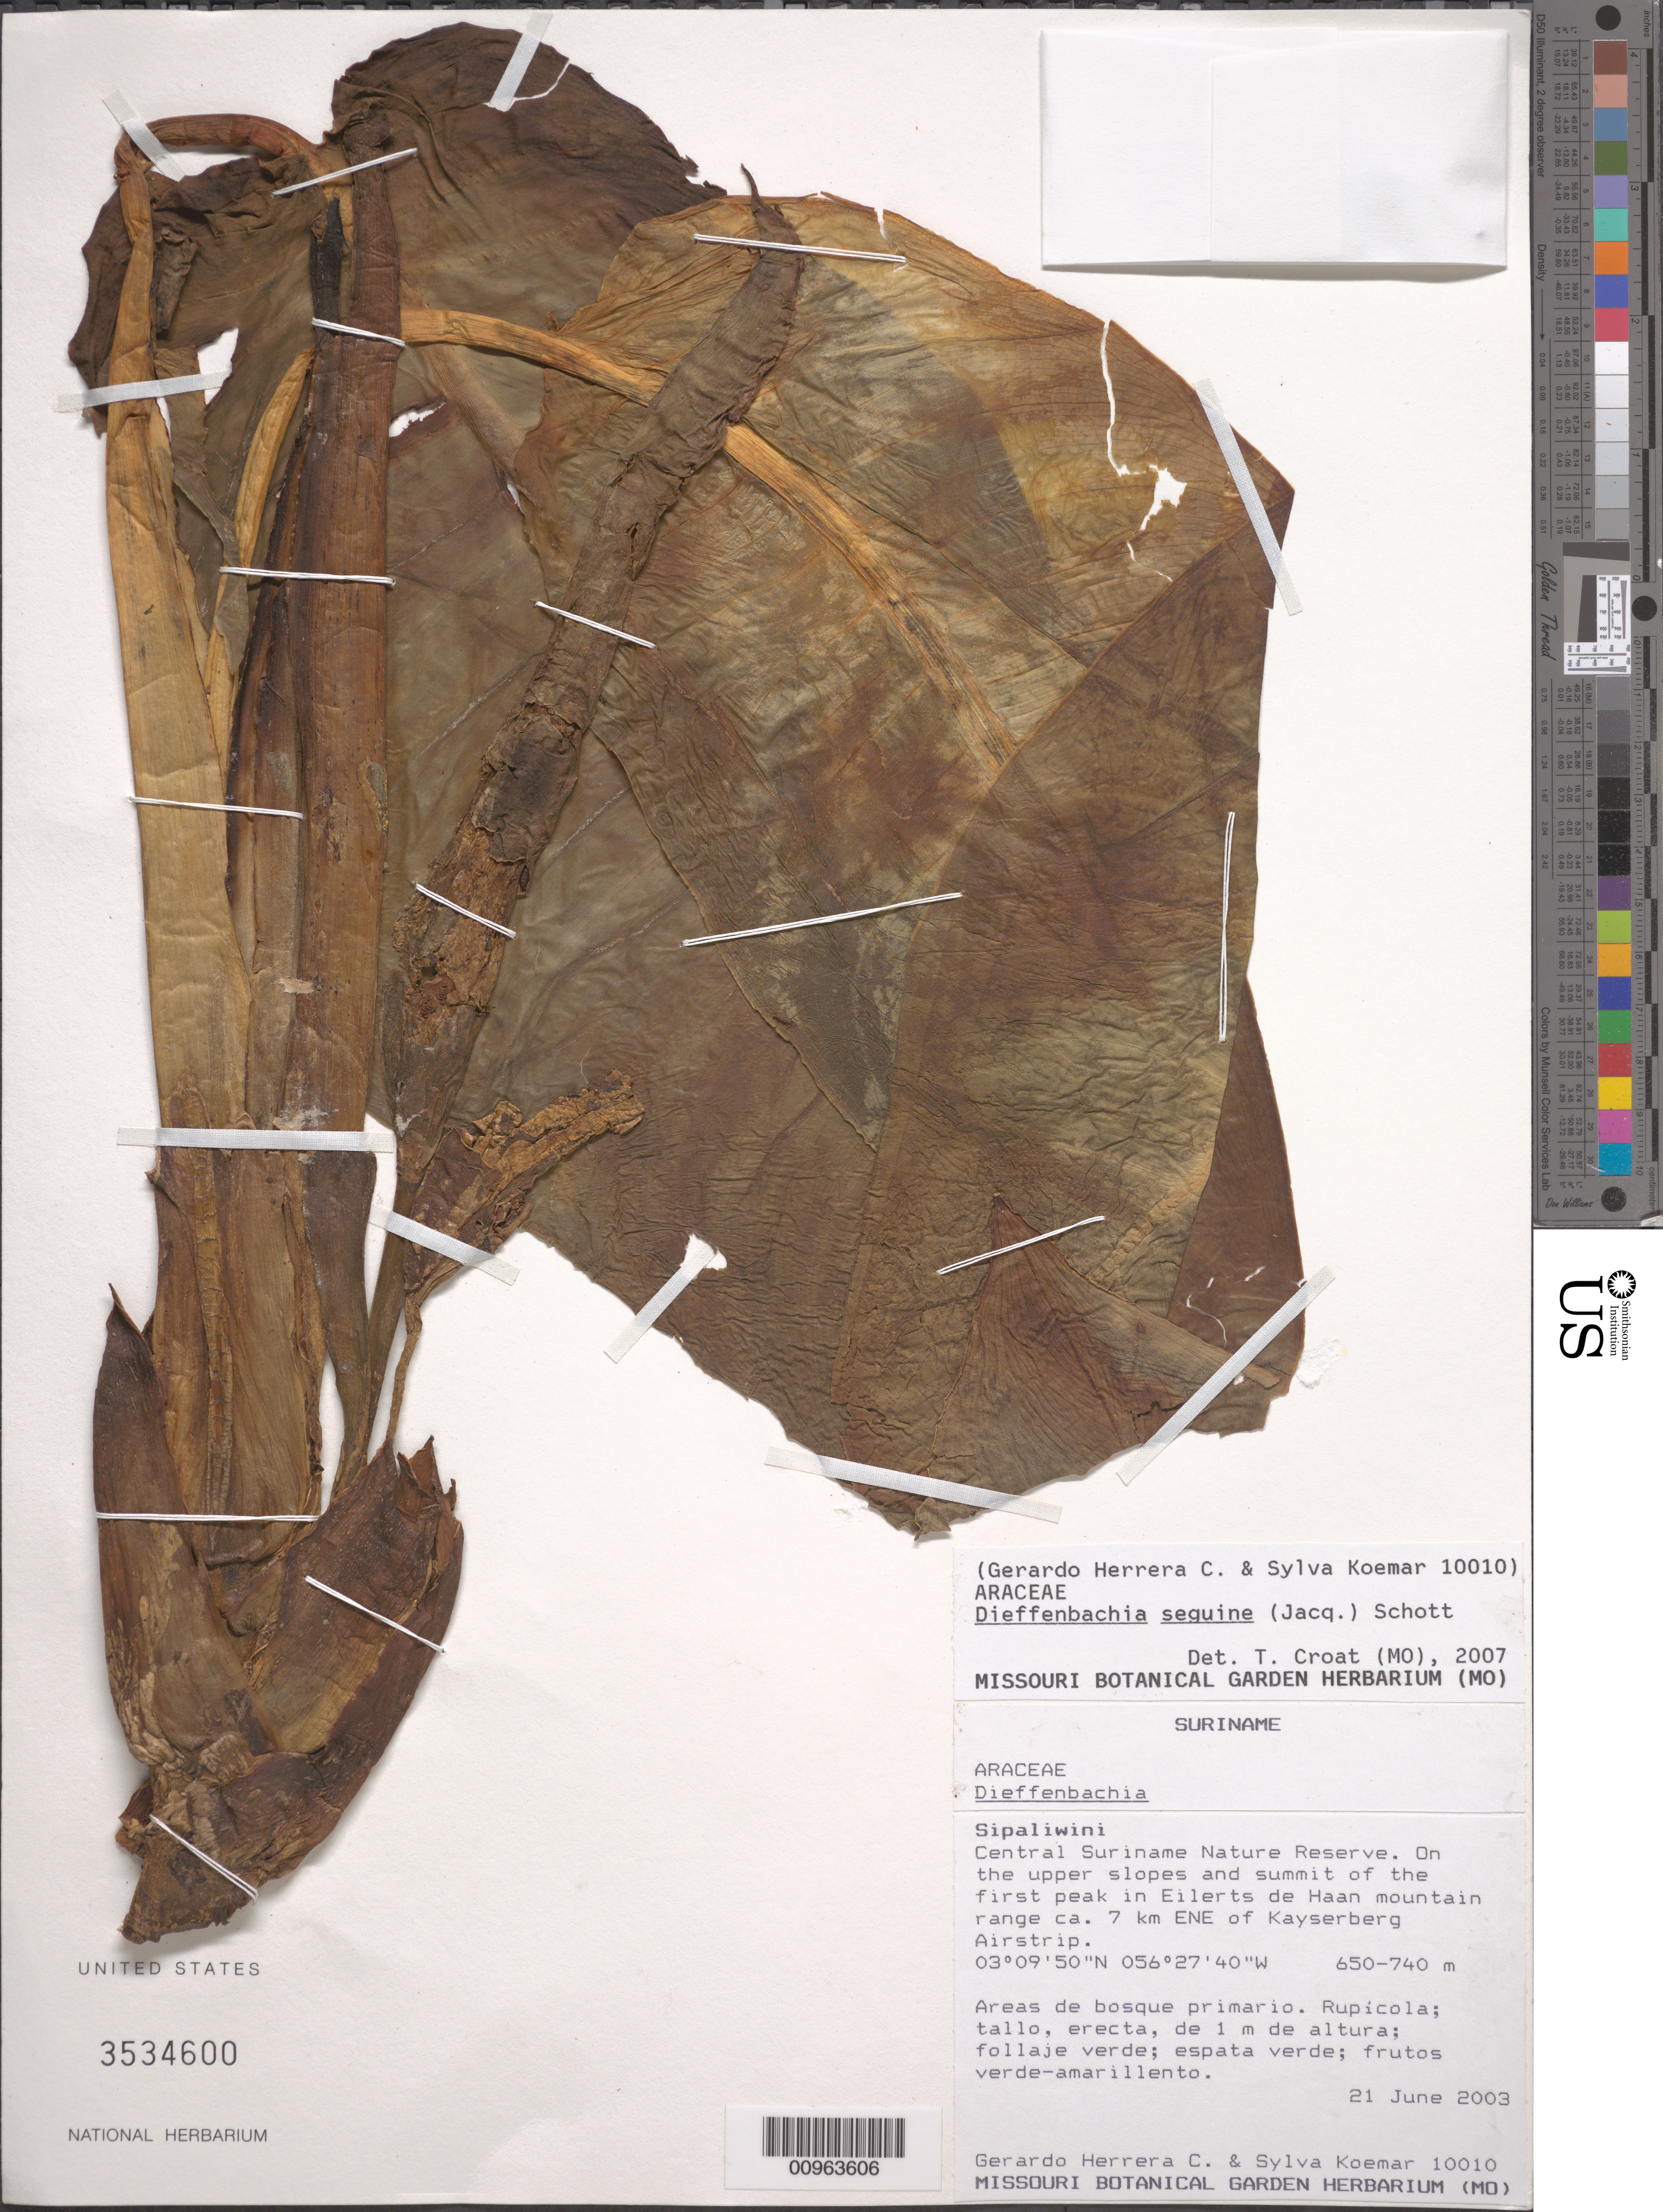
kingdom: Plantae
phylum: Tracheophyta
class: Liliopsida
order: Alismatales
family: Araceae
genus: Dieffenbachia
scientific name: Dieffenbachia seguine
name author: (Jacq.) Schott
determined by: Croat, Thomas B., Missouri Botanical Garden (MO)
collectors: G. Herrera Ch. & S. Koemar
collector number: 10010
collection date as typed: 21-Jun-03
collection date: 2003-06-21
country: Suriname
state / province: Sipaliwini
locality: Central Suriname Nature Reserve. On the upper slopes and summit of the first peak in Eilerts de Haan mountain range ca. 7km ENE of Kayserberg Airstrip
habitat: Areas de bosque primario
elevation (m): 650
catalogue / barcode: US 3534600